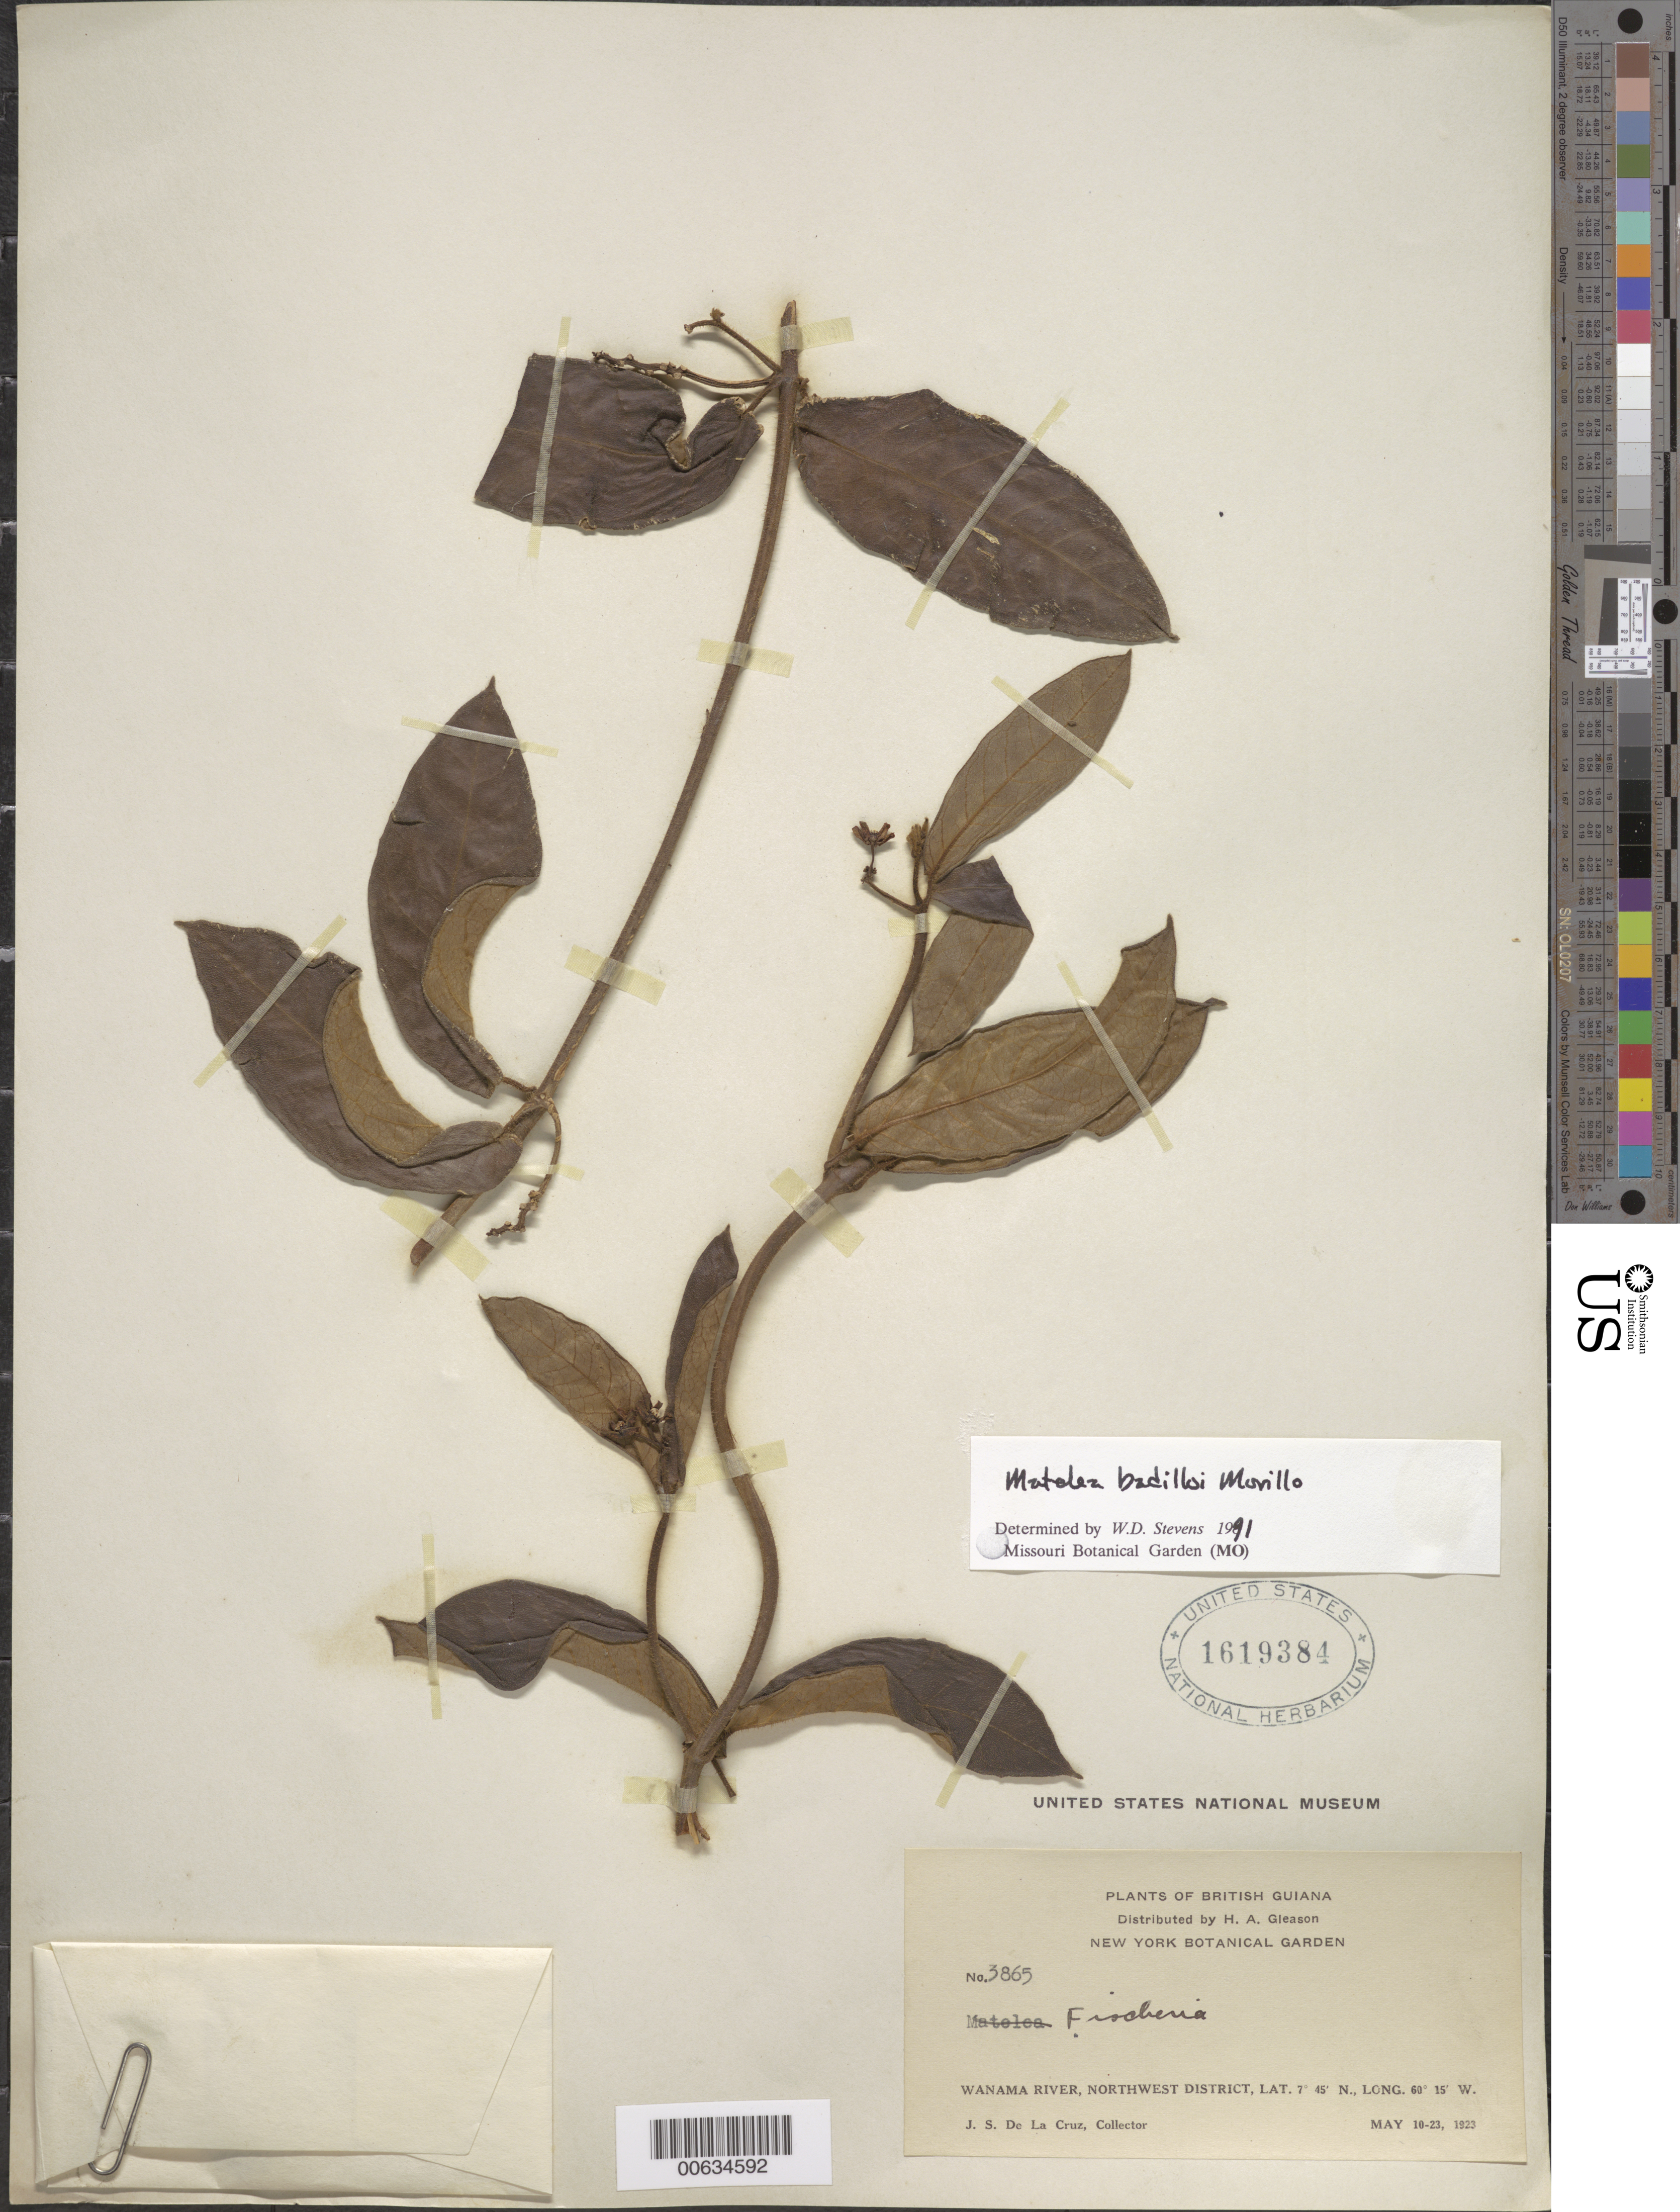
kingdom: Plantae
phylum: Tracheophyta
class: Magnoliopsida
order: Gentianales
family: Apocynaceae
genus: Matelea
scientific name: Matelea badilloi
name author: Morillo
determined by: Stevens, W. Douglas, Missouri Botanical Garden (MO)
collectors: J. S. de la Cruz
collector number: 3865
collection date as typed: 10-May-23 to 23-May-23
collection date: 1923-05-10/1923-05-23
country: Guyana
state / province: Barima-Waini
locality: Wanama R., NW District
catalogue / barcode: US 1619384